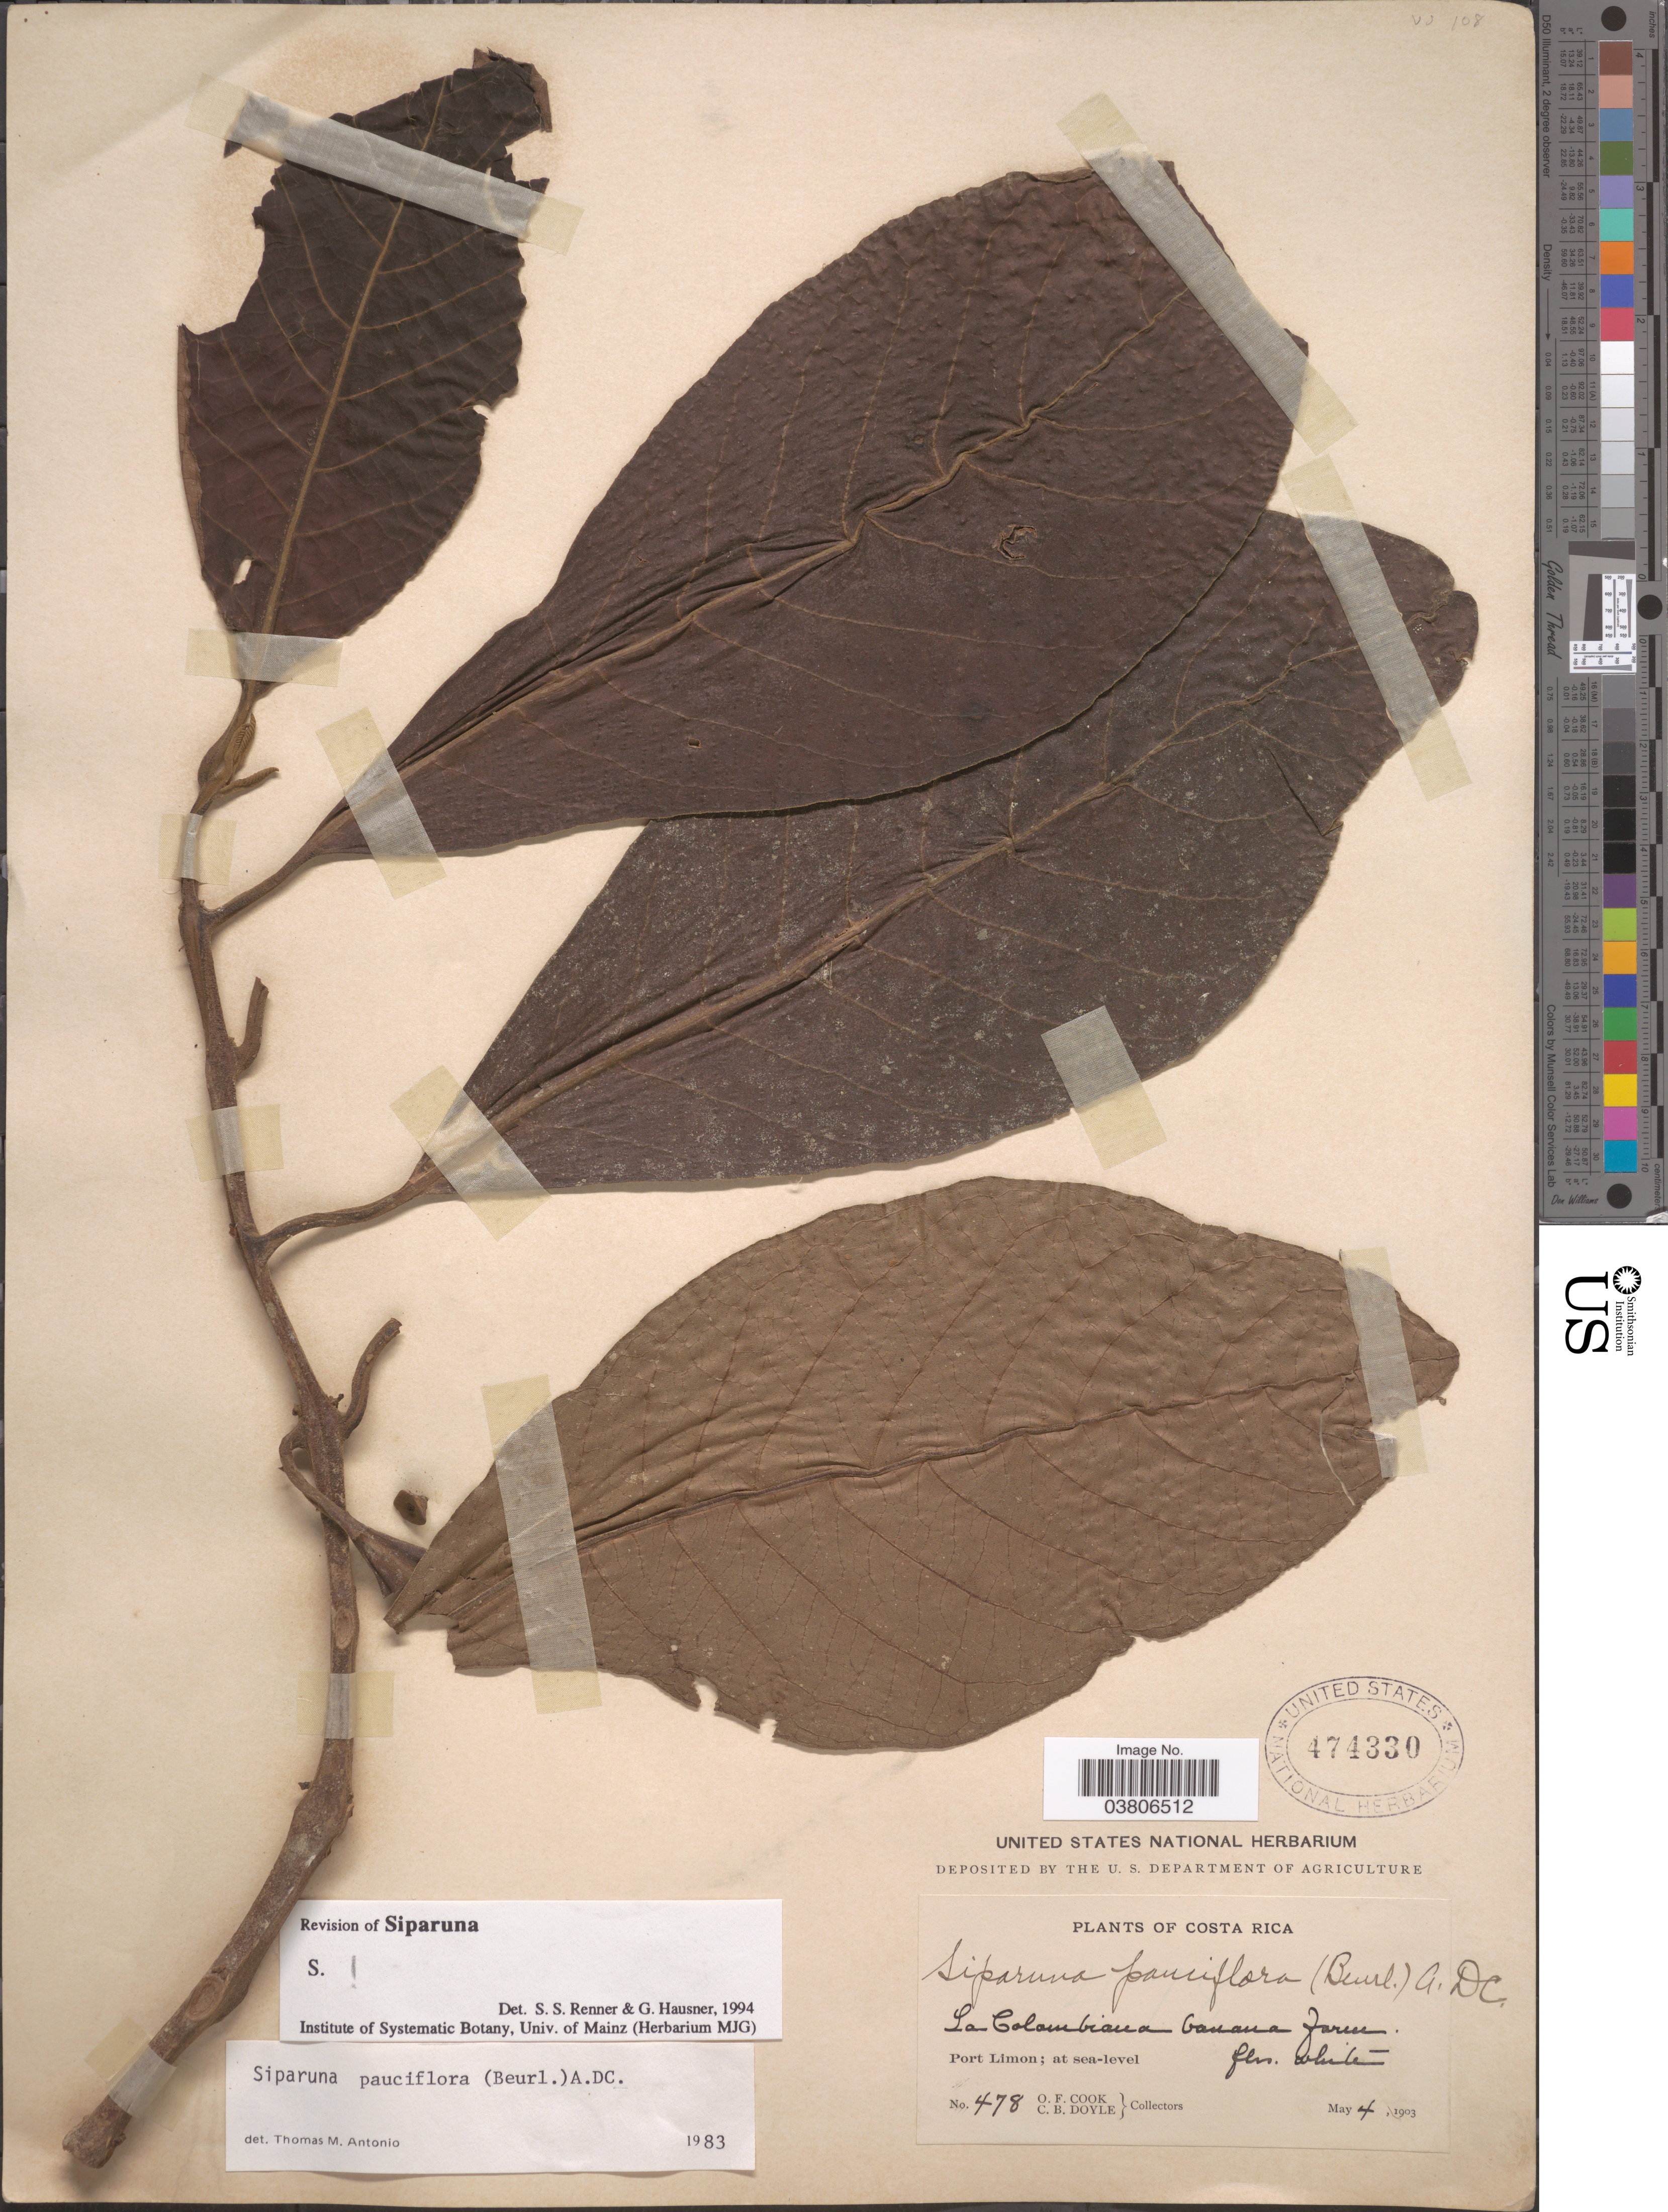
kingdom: Plantae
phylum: Tracheophyta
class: Magnoliopsida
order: Laurales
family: Siparunaceae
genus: Siparuna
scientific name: Siparuna pauciflora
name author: (Beurling) A. DC.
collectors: O. F. Cook & C. Doyle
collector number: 478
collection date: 1903-05-04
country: Costa Rica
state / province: Limón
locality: Port Limon.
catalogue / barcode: US 474330